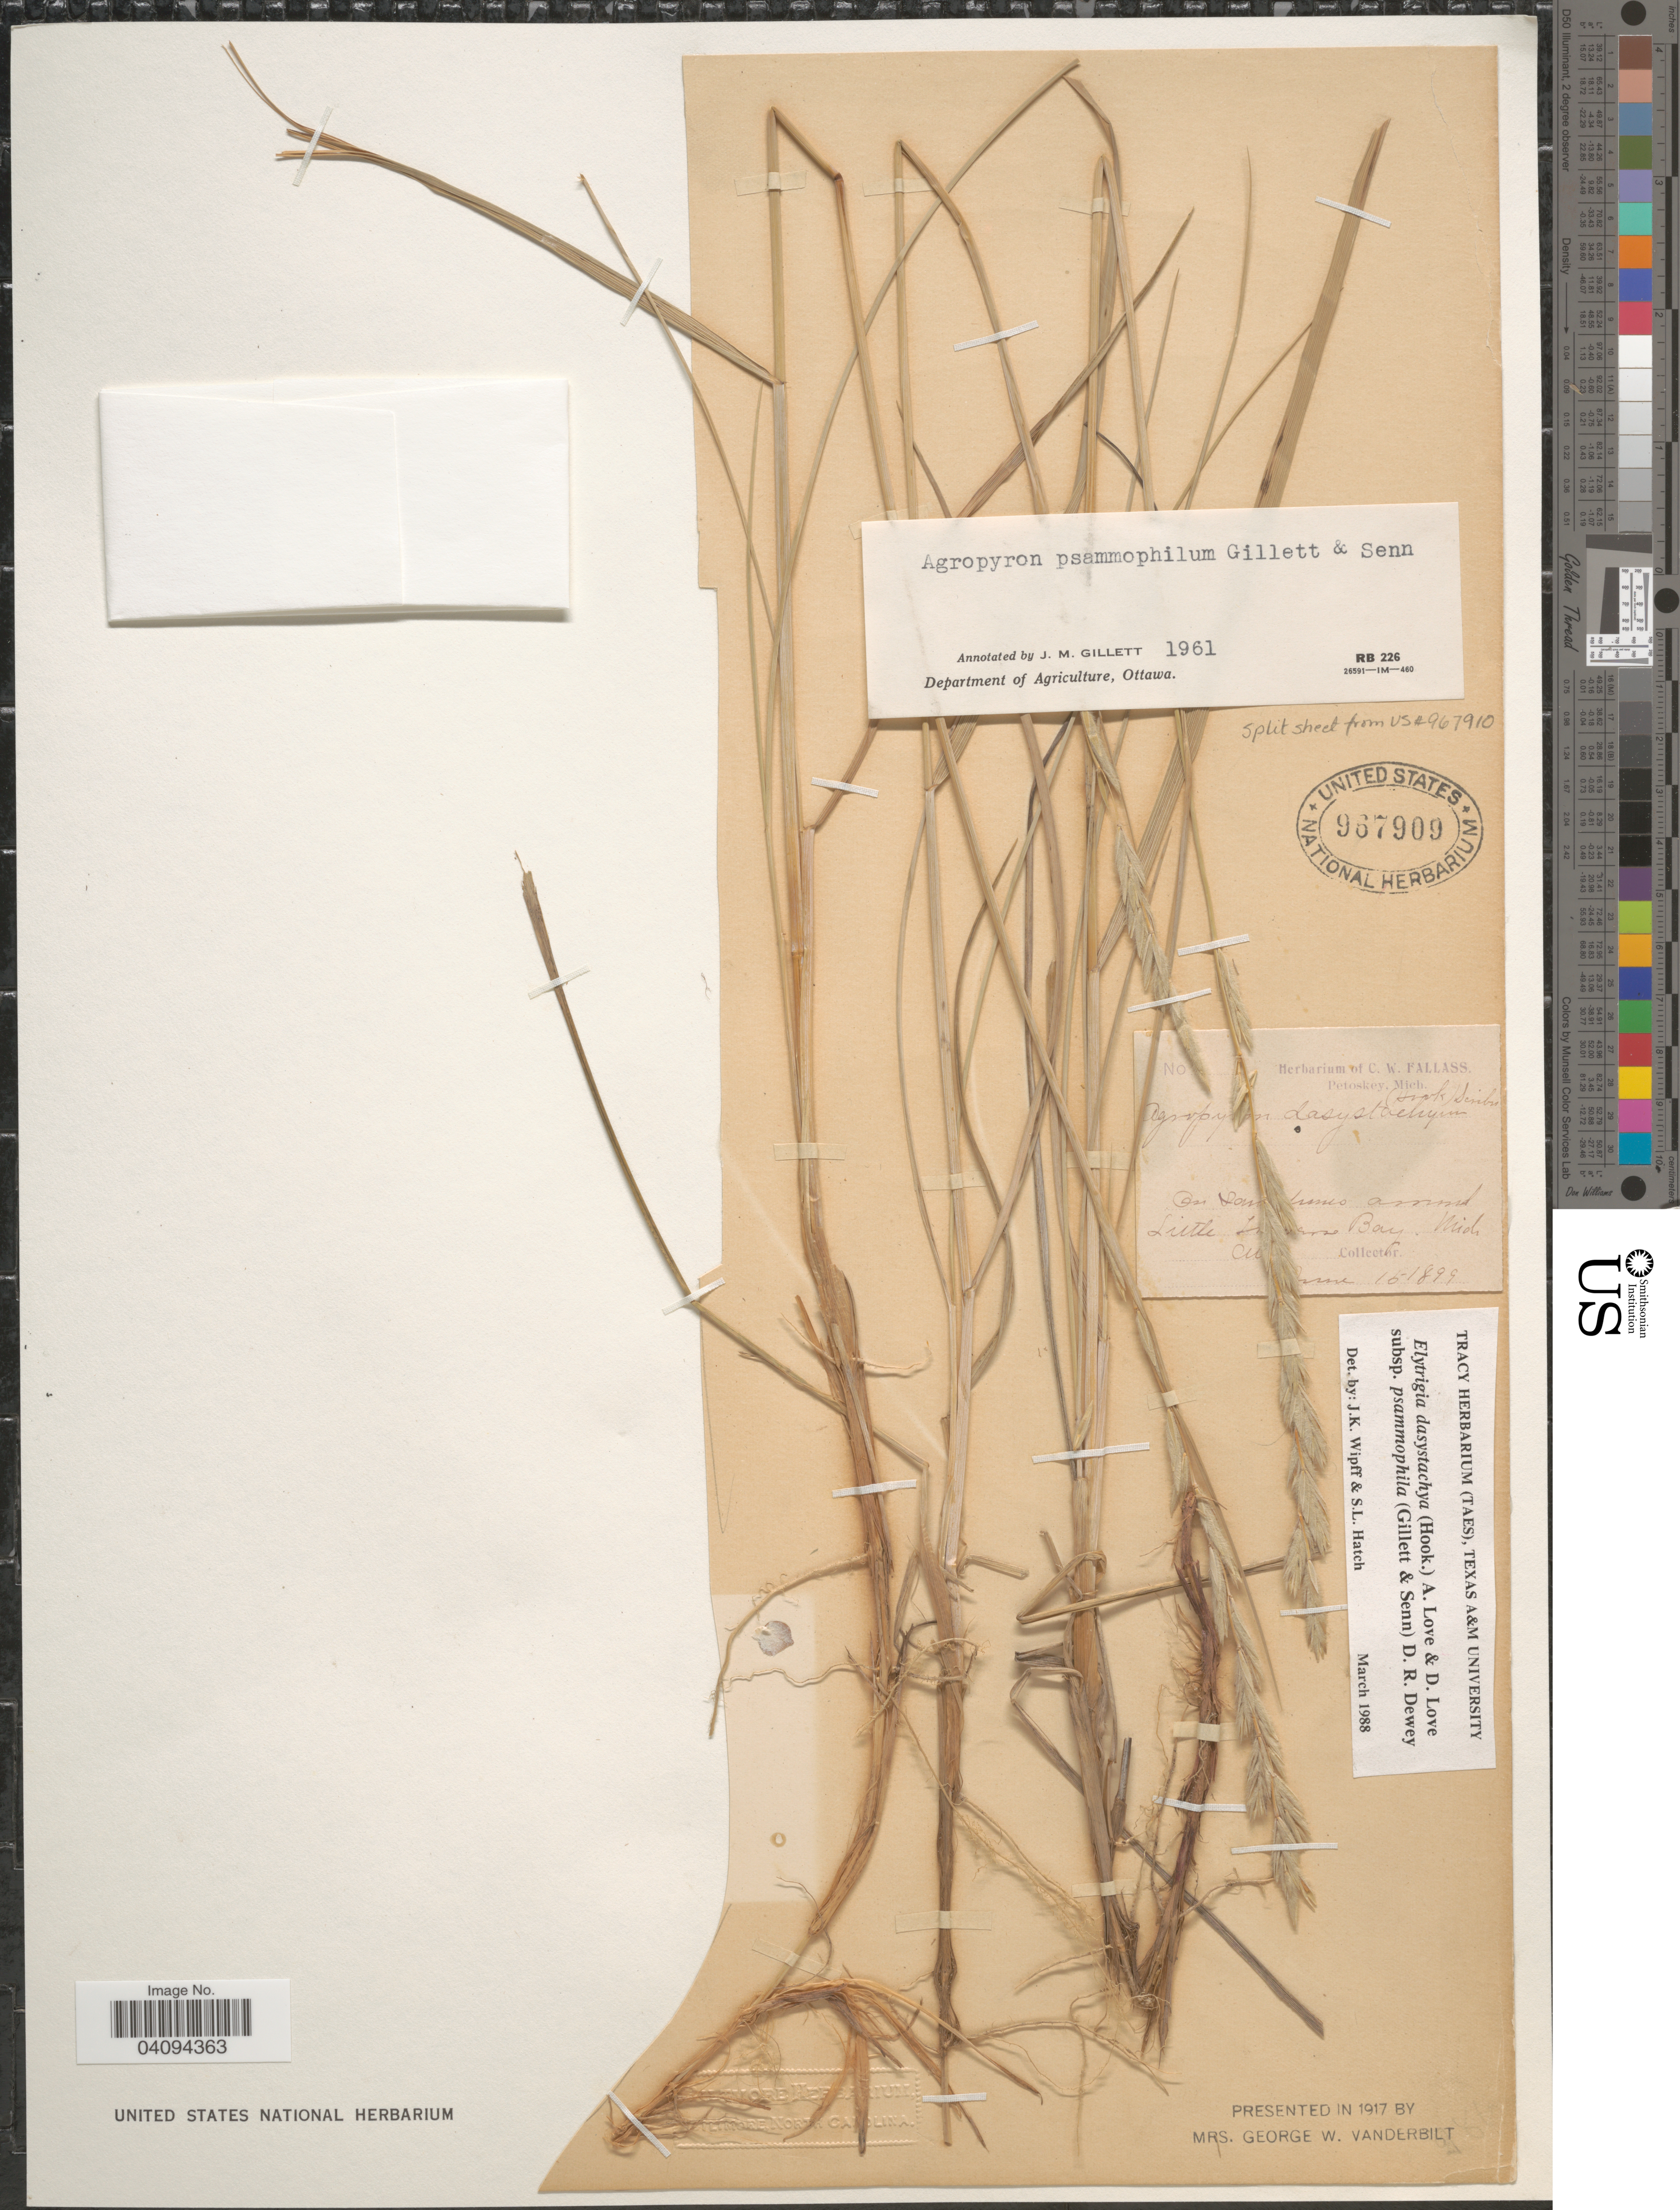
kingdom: Plantae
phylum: Tracheophyta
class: Liliopsida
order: Poales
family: Poaceae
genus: Elymus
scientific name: Elymus lanceolatus subsp. psammophilus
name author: (J.M. Gillett & H. Senn) Á. Löve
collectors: ex herb. C. W. Fallass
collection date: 1899-06-15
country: United States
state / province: Michigan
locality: On sand dunes around Little Traverse Bay.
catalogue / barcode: US 967909